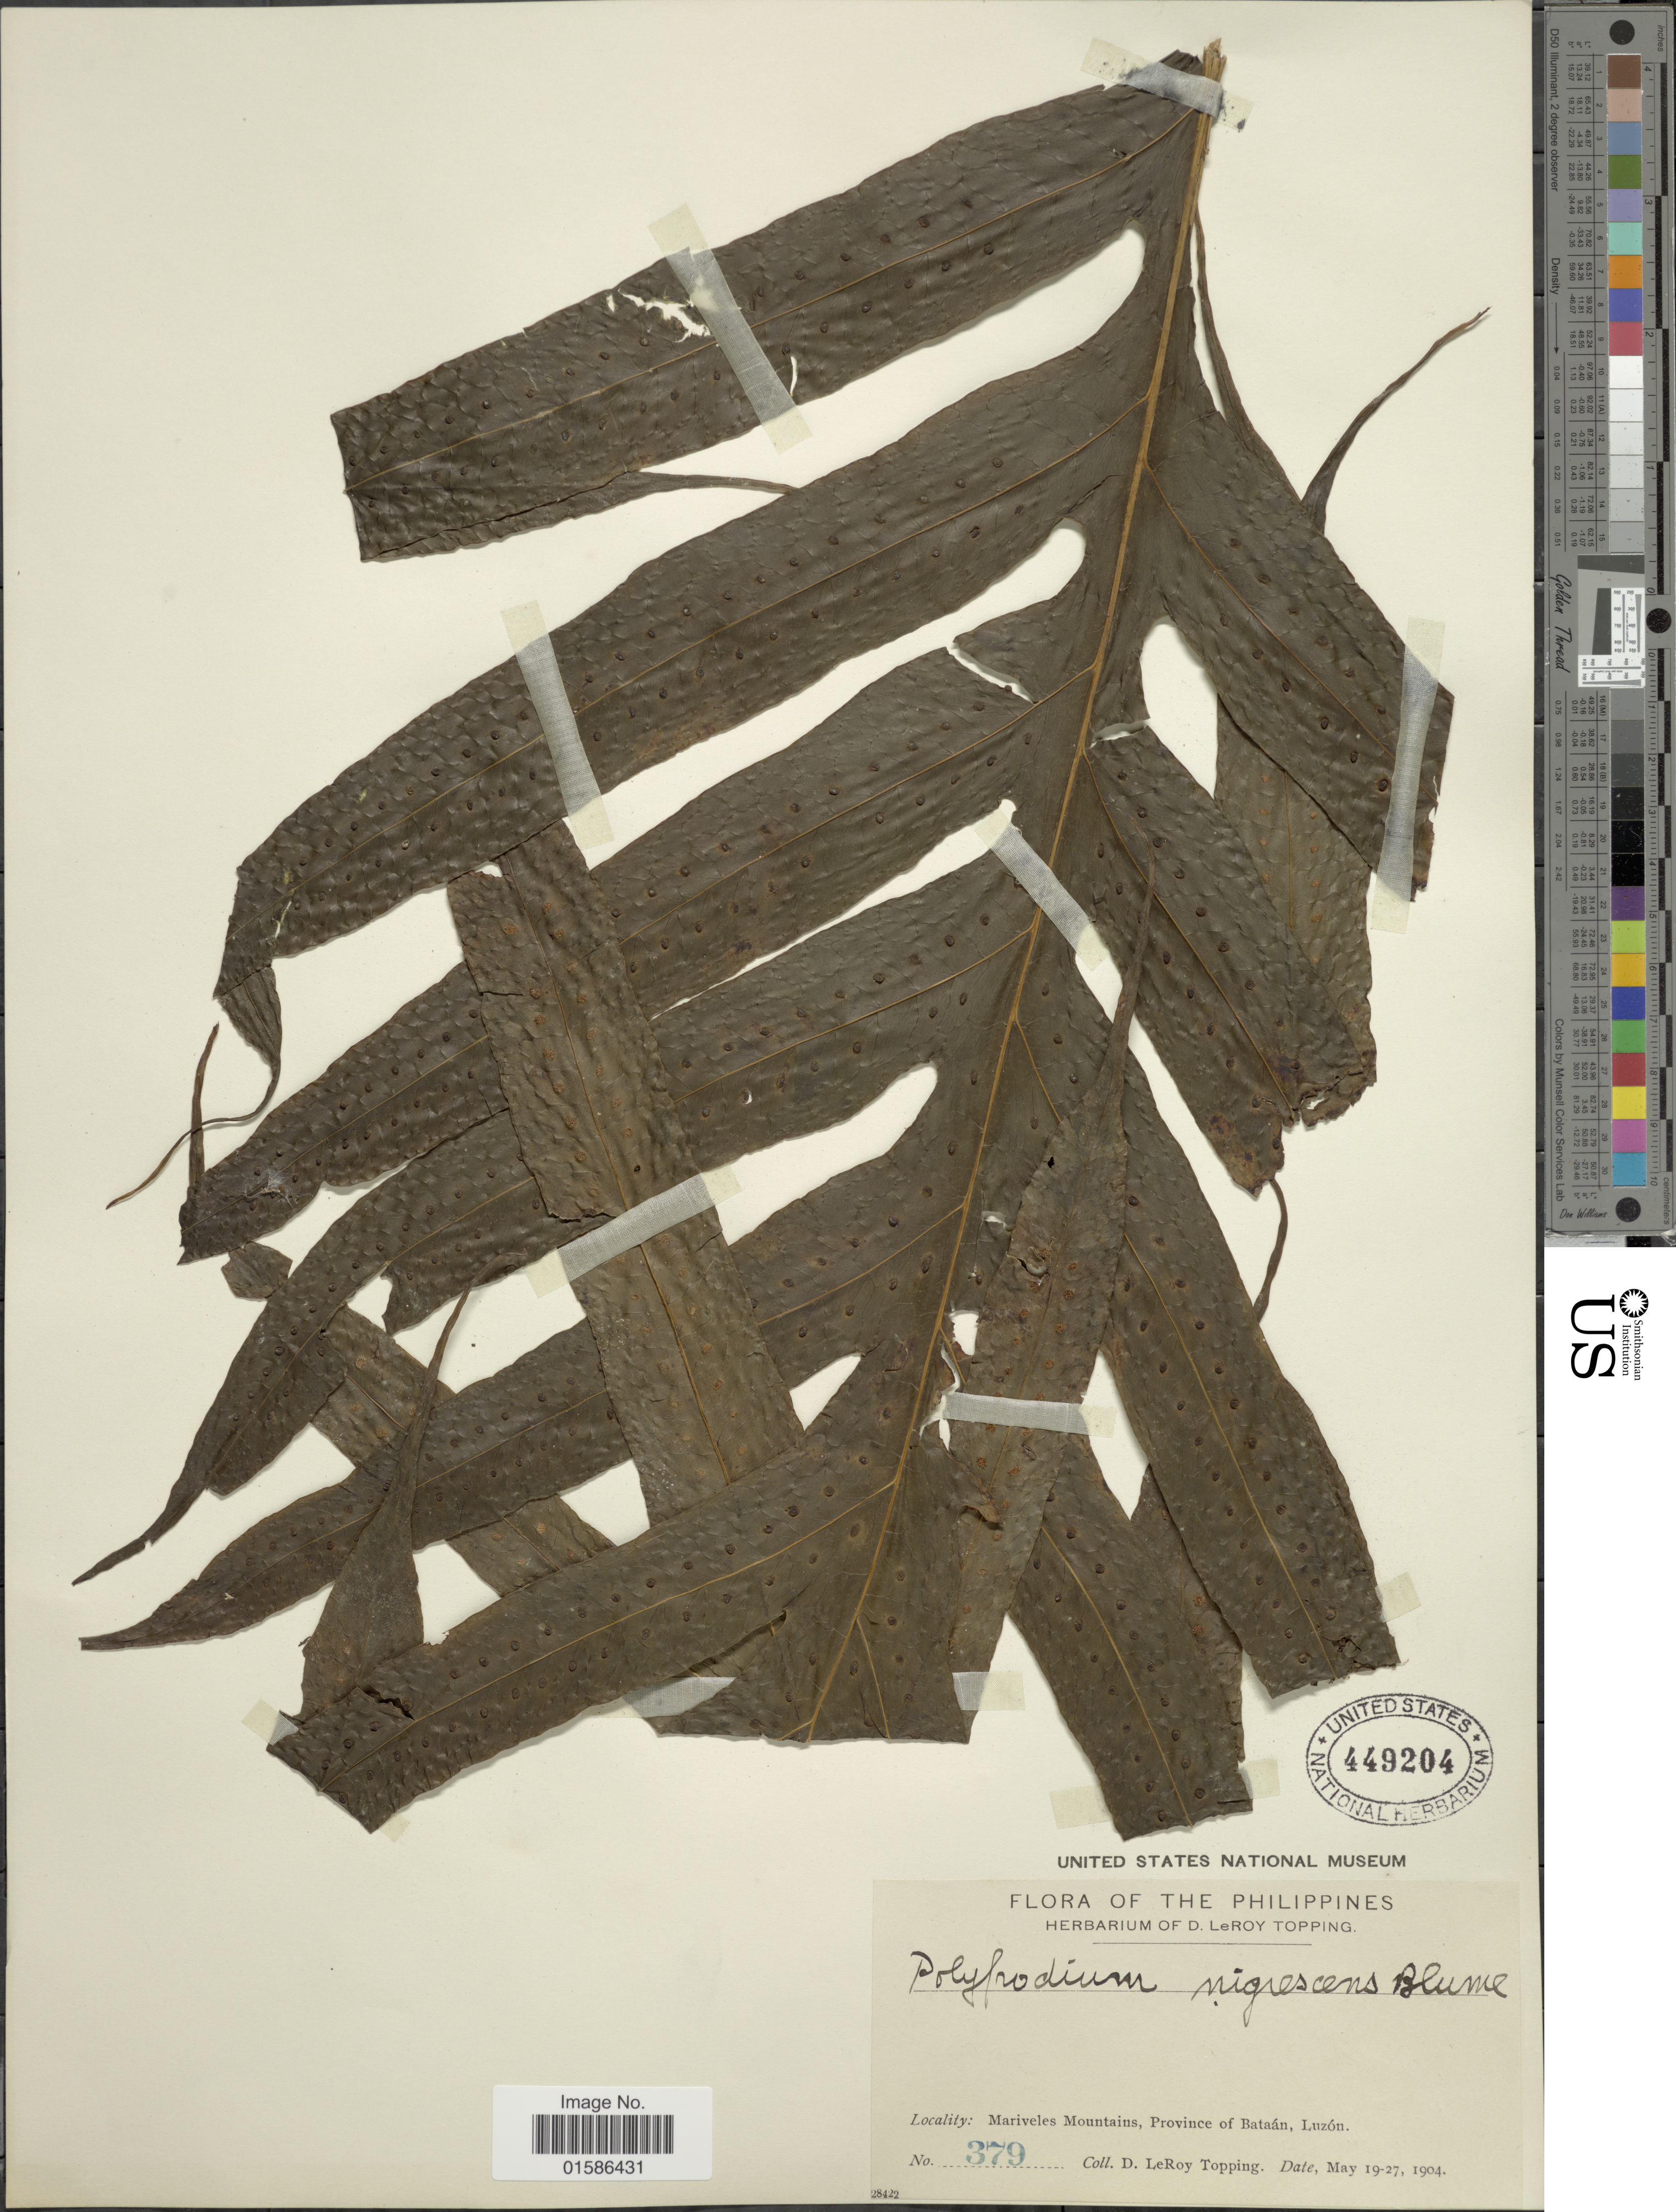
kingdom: Plantae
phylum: Tracheophyta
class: Polypodiopsida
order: Polypodiales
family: Polypodiaceae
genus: Microsorum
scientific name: Microsorum membranifolium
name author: (R. Br.) Ching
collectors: D. L. Topping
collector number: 379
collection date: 1904-05-19/1904-05-27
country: Philippines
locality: Mariveles Mountains, Province of Bataán, Luzón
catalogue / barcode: US 449204